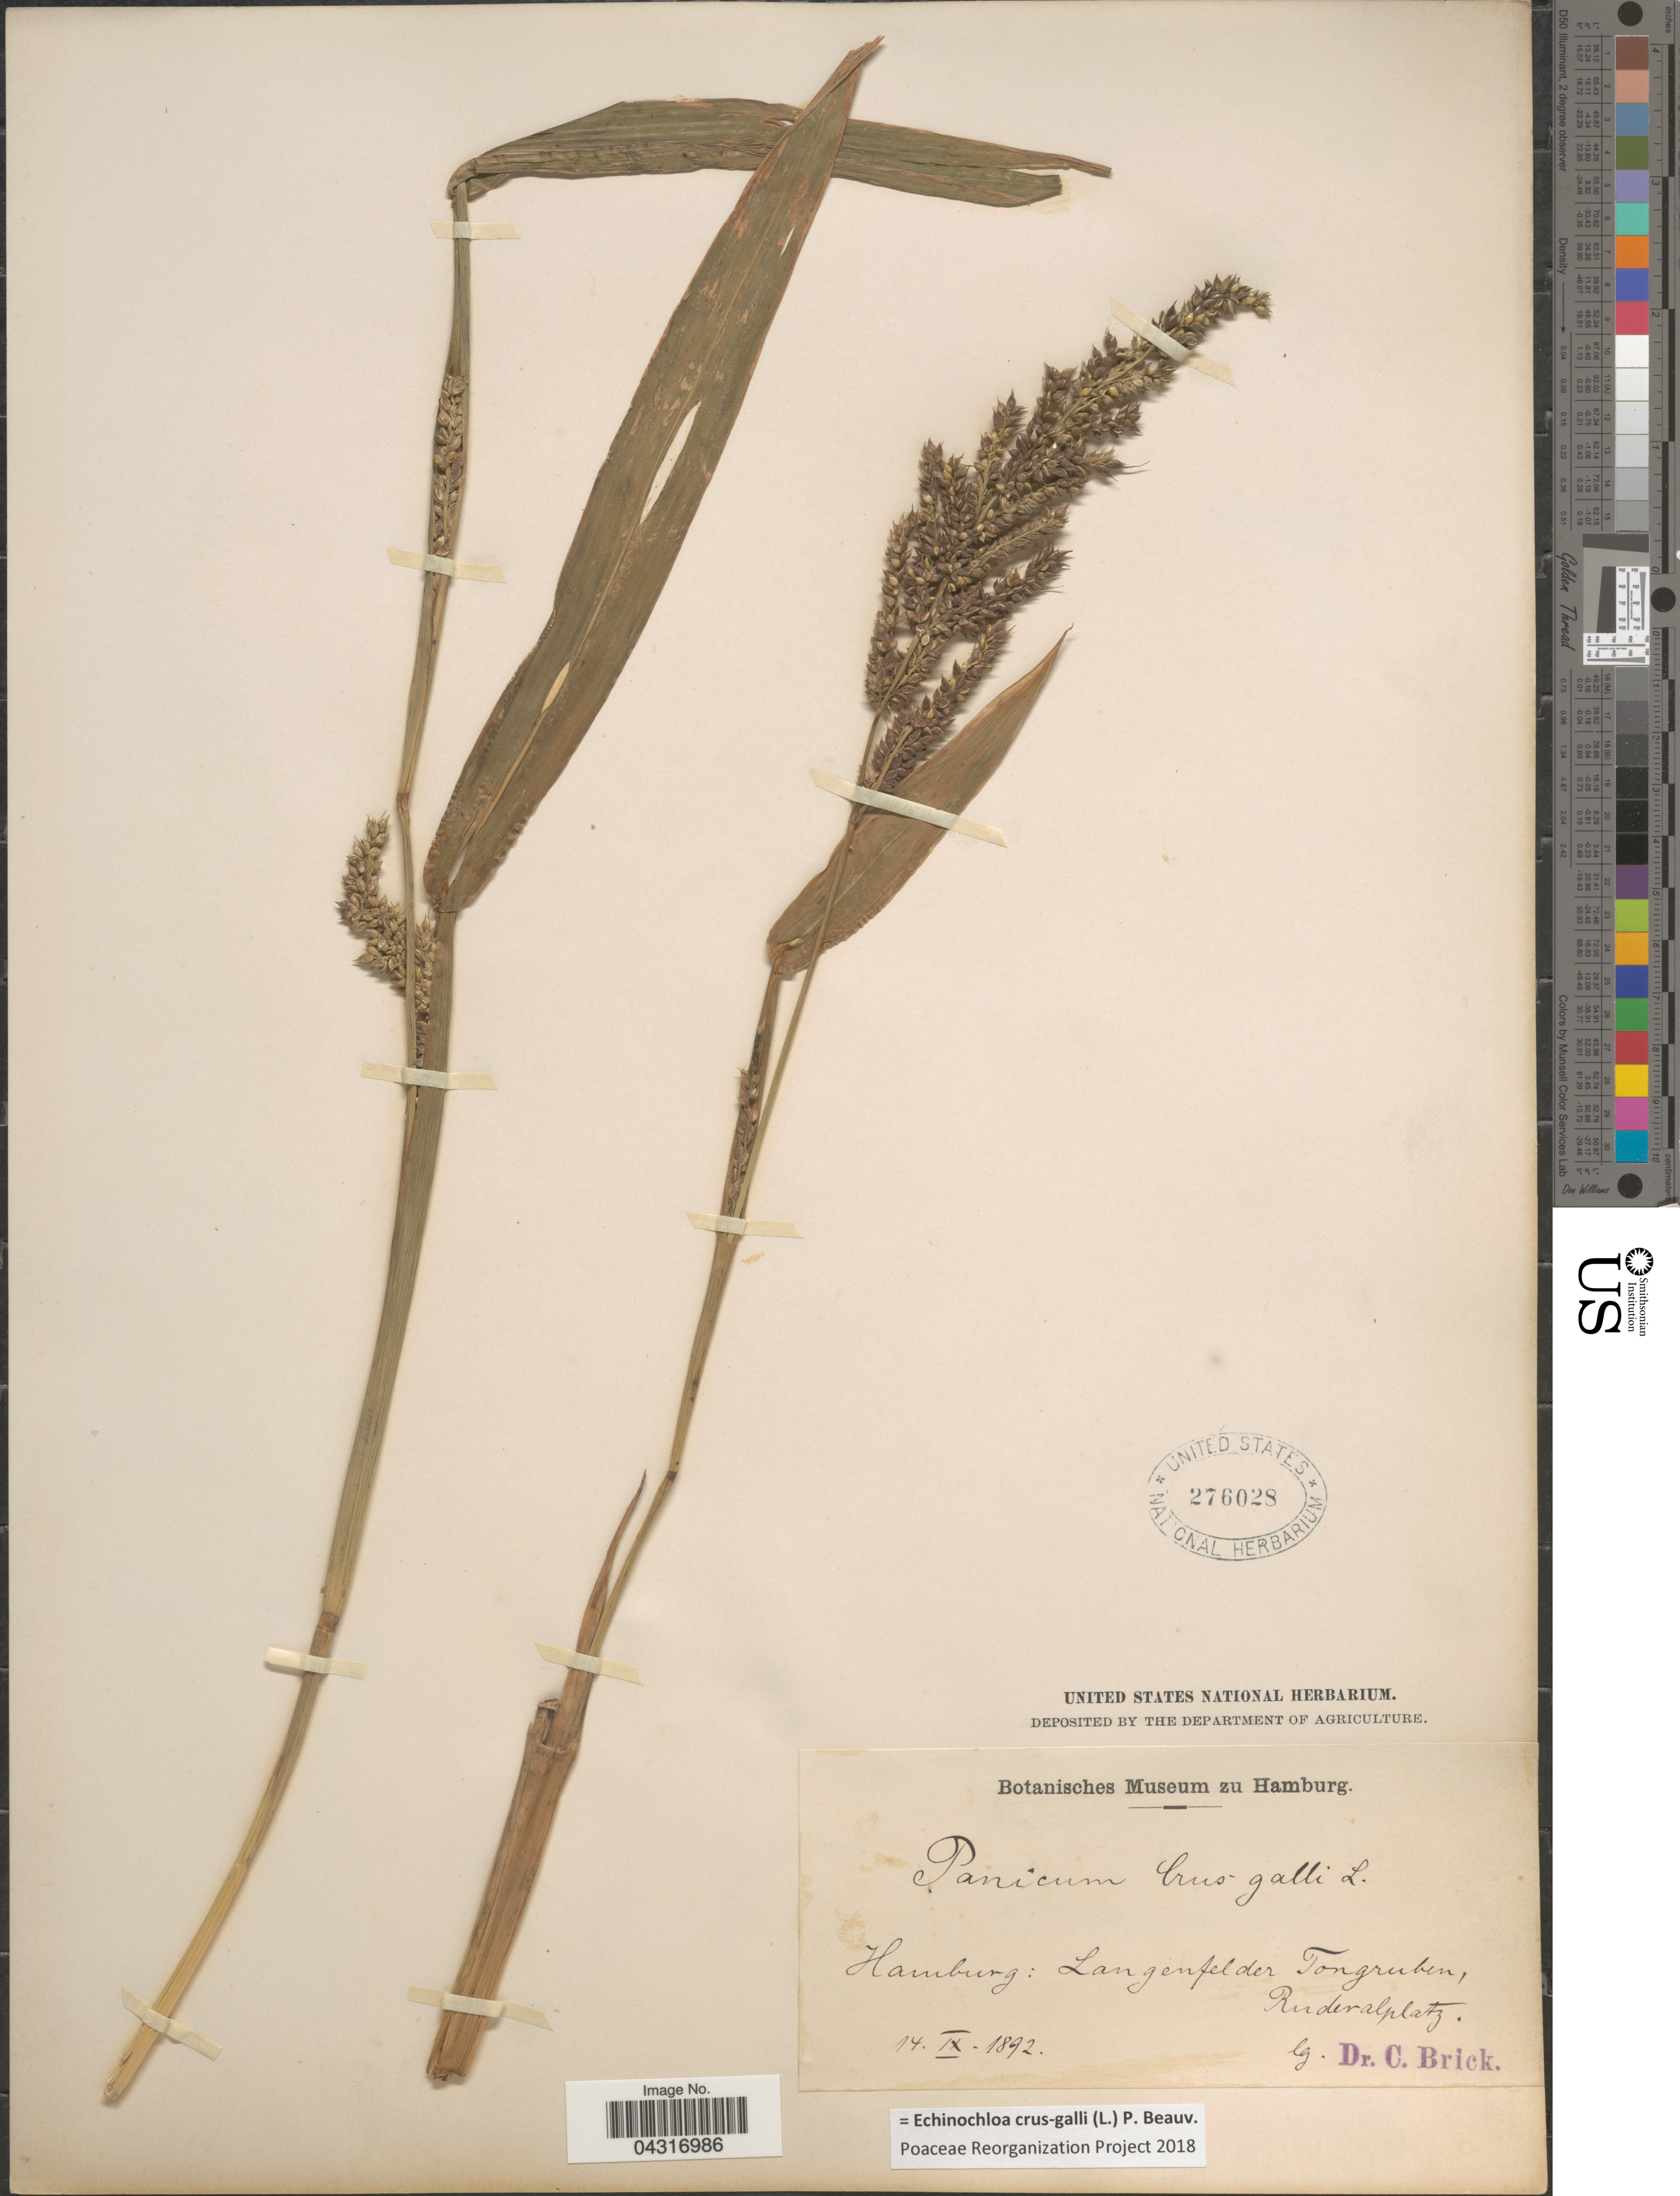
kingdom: Plantae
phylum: Tracheophyta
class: Liliopsida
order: Poales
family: Poaceae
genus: Echinochloa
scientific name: Echinochloa crus-galli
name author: (L.) P. Beauv.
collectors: C. Brick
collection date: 1892-09-14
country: Germany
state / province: Hamburg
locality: Langenfelder Tongruben, Ruderalplatz.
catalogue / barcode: US 276028